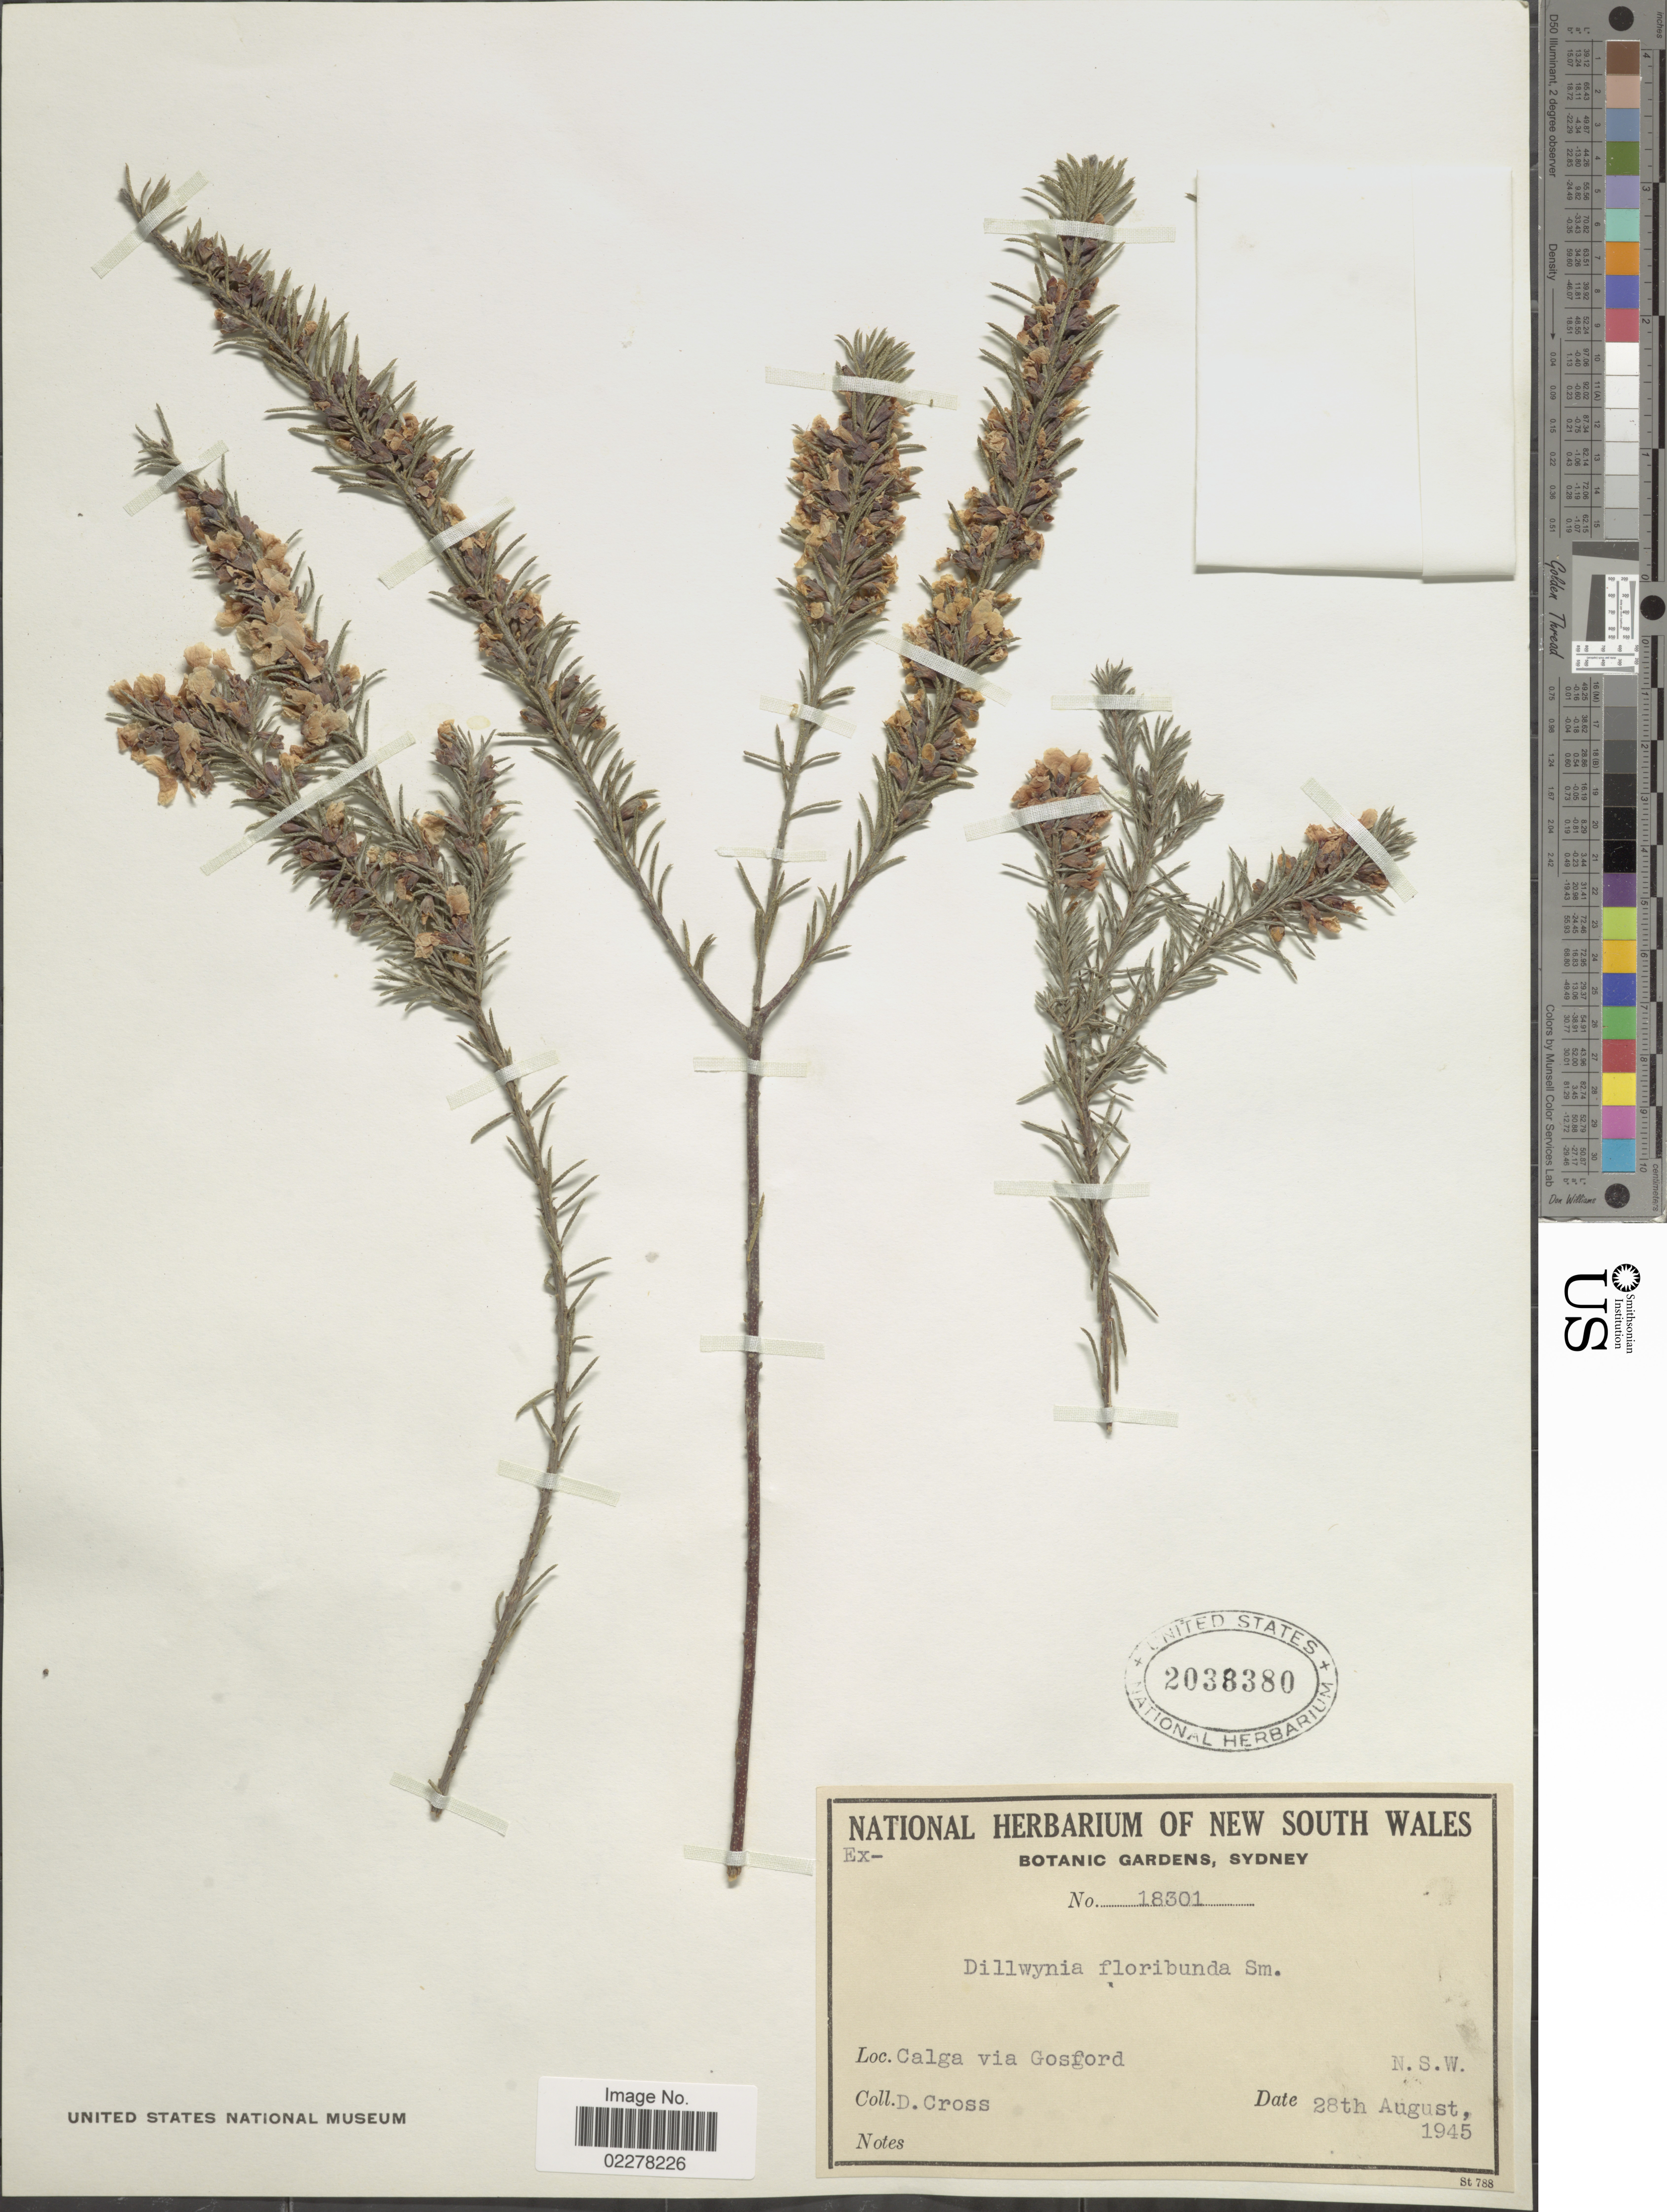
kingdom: Plantae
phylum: Tracheophyta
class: Magnoliopsida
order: Fabales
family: Fabaceae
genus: Dillwynia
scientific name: Dillwynia floribunda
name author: Sm.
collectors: D. Cross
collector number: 18301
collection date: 1945-08-28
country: Australia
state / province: New South Wales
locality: Calga via Gosford. N.S.W.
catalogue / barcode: US 2038380